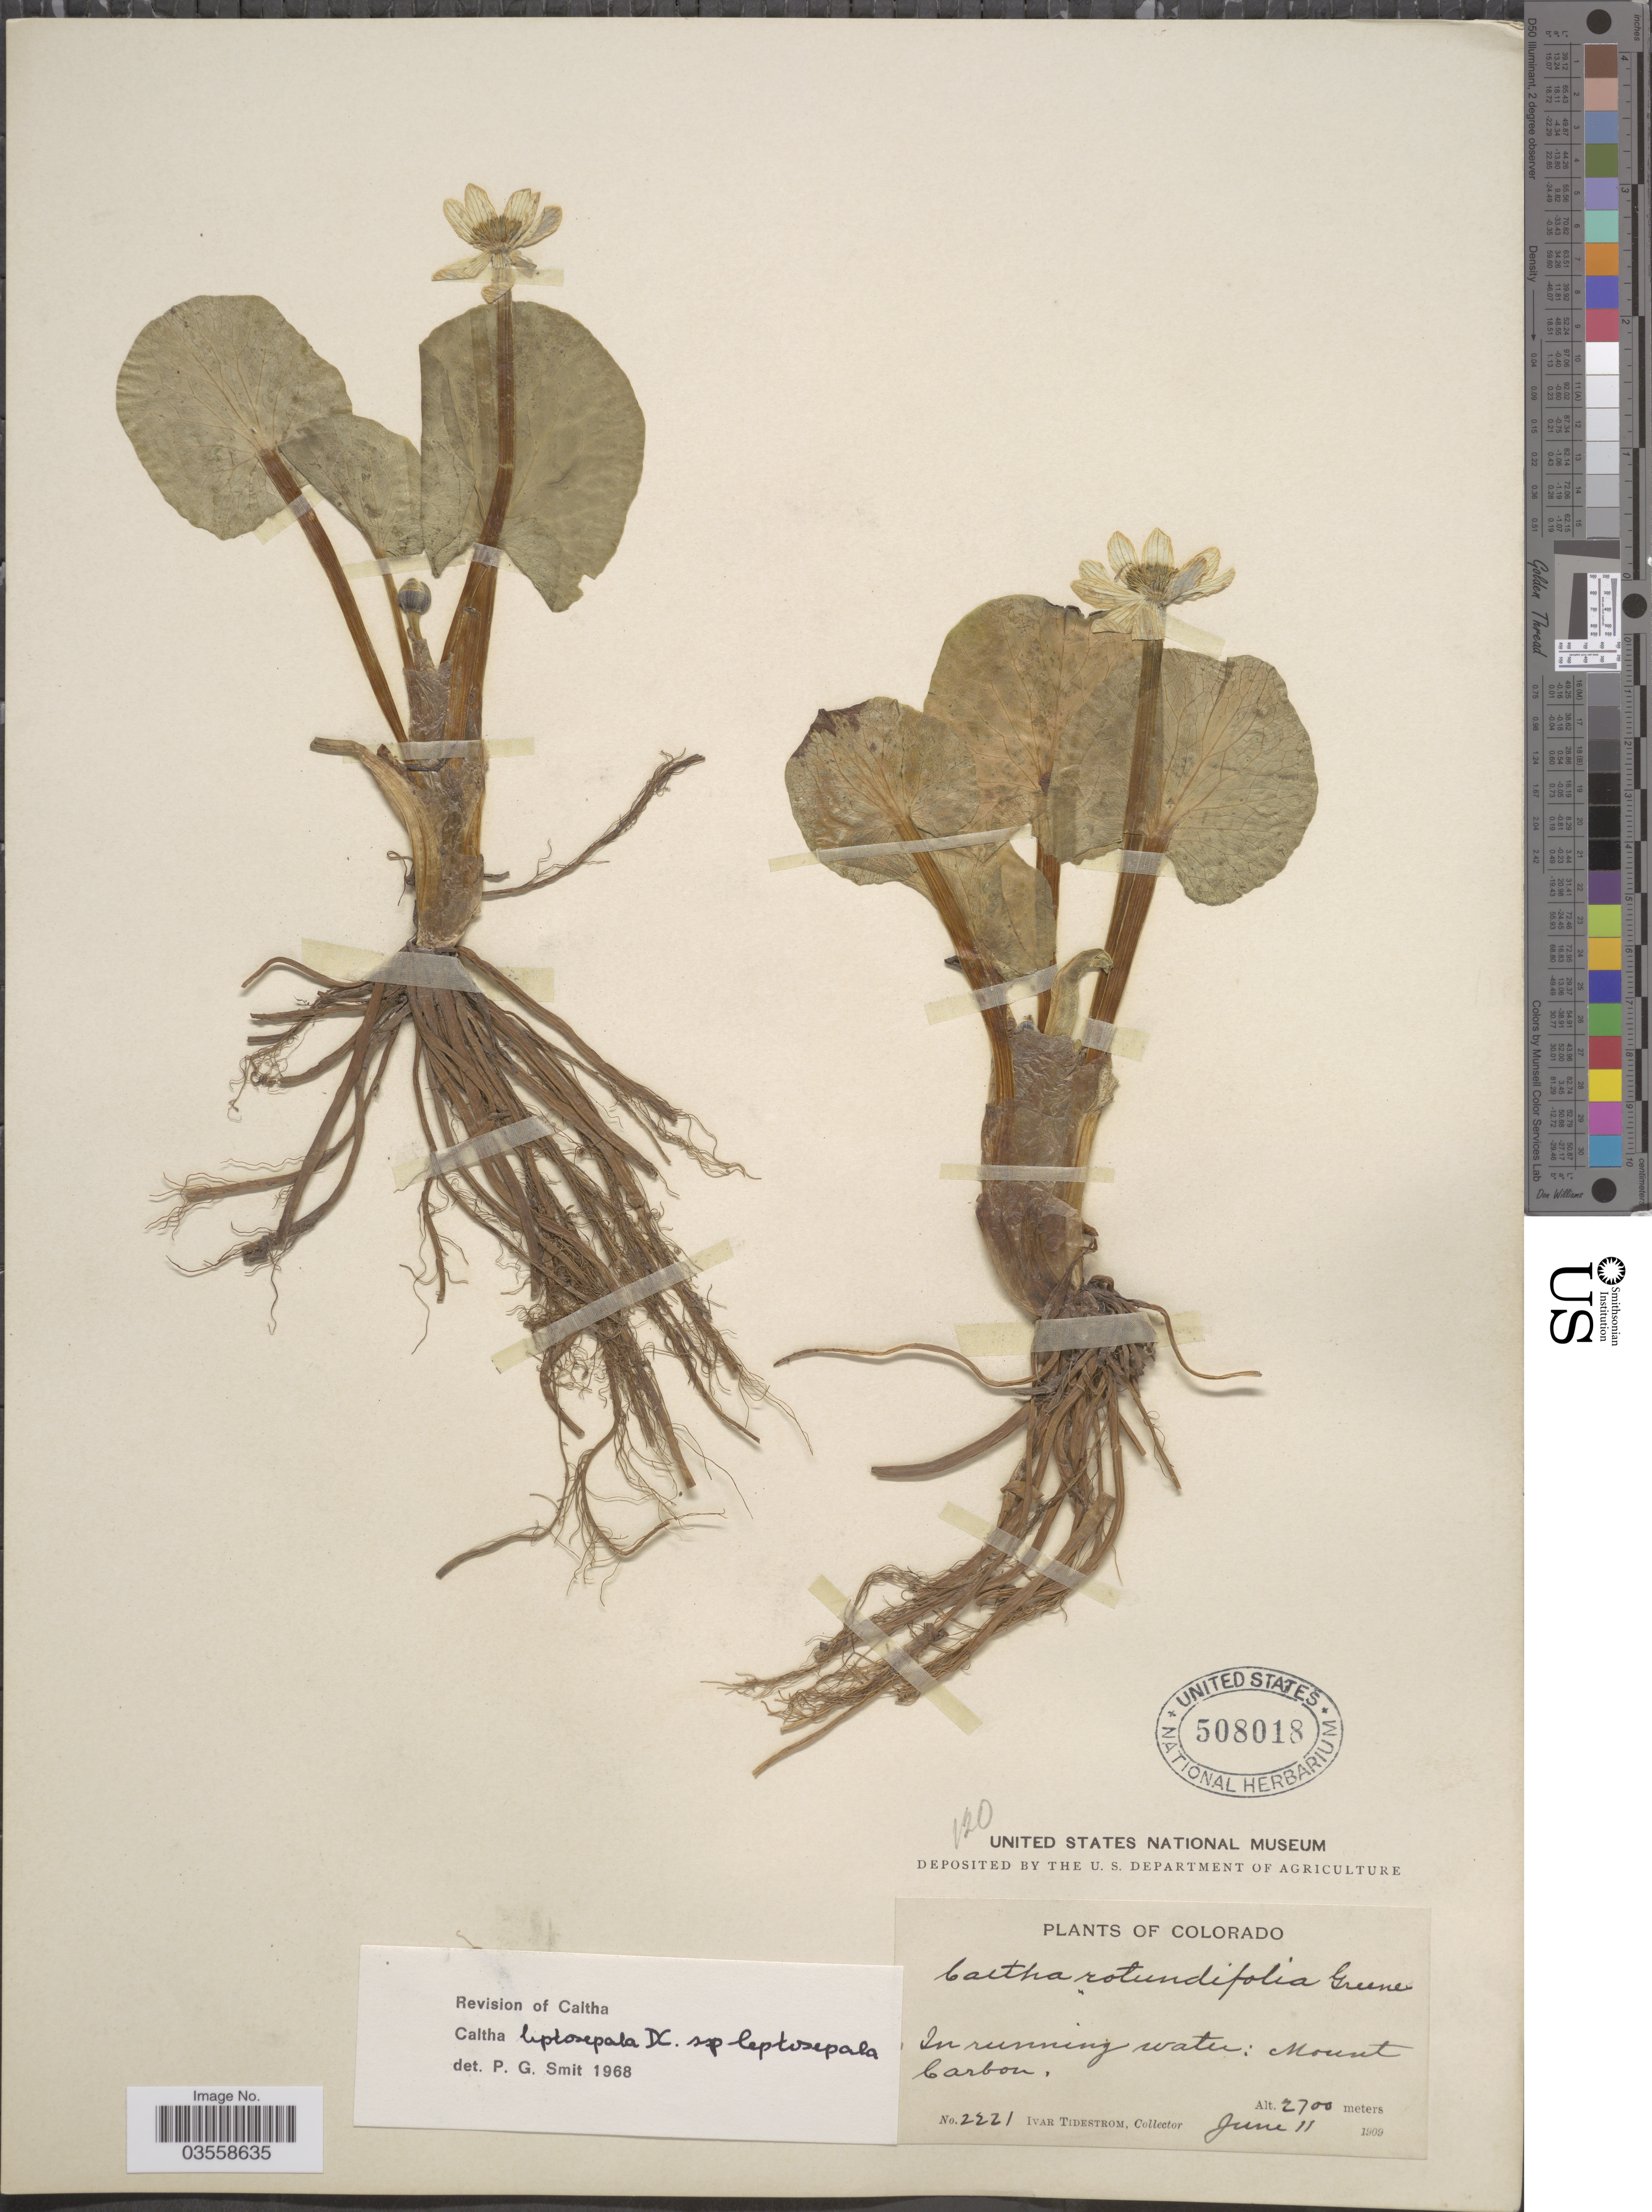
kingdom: Plantae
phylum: Tracheophyta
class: Magnoliopsida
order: Ranunculales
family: Ranunculaceae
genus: Caltha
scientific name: Caltha leptosepala subsp. leptosepala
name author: DC.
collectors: I. F. Tidestrom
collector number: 2221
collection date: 1909-06-11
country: United States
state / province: Colorado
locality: In running water. Mount Carbon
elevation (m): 2700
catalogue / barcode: US 508018